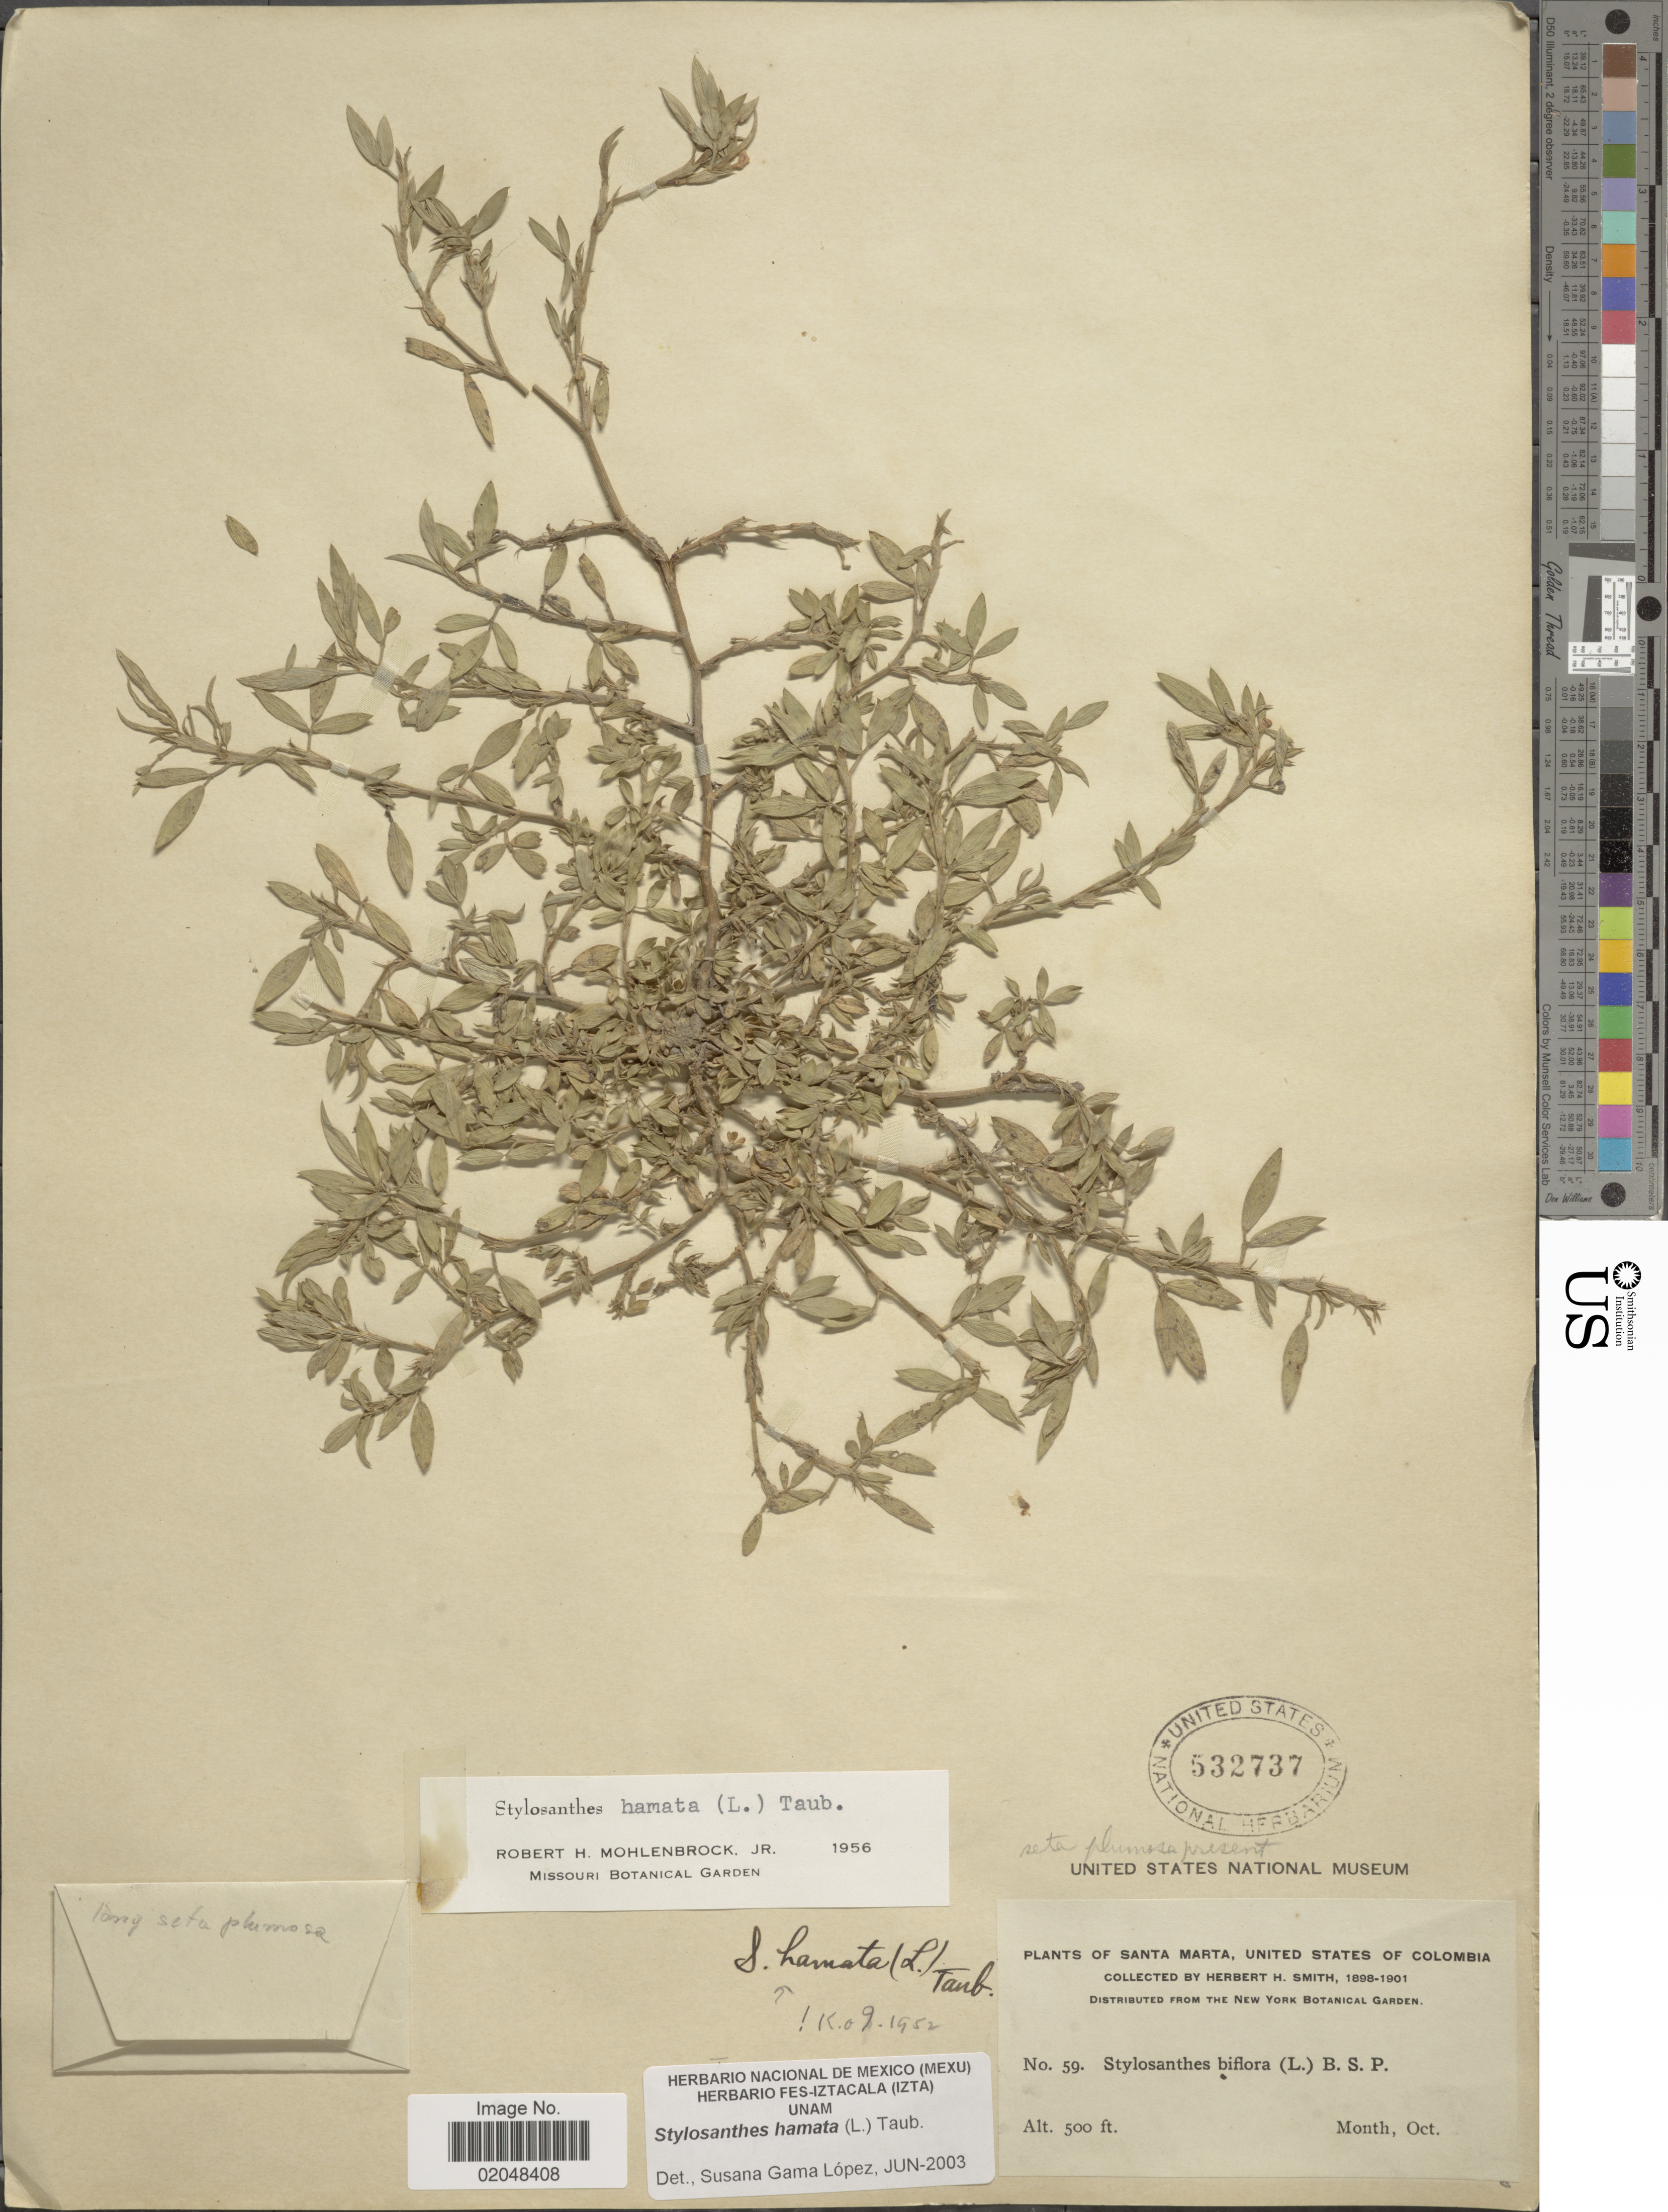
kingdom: Plantae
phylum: Tracheophyta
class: Magnoliopsida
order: Fabales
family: Fabaceae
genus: Stylosanthes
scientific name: Stylosanthes hamata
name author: (L.) Taub.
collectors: Herbert H. Smith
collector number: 59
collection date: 1898-10/1901-10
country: Colombia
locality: Santa Marta, United States of Colombia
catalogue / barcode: US 532737